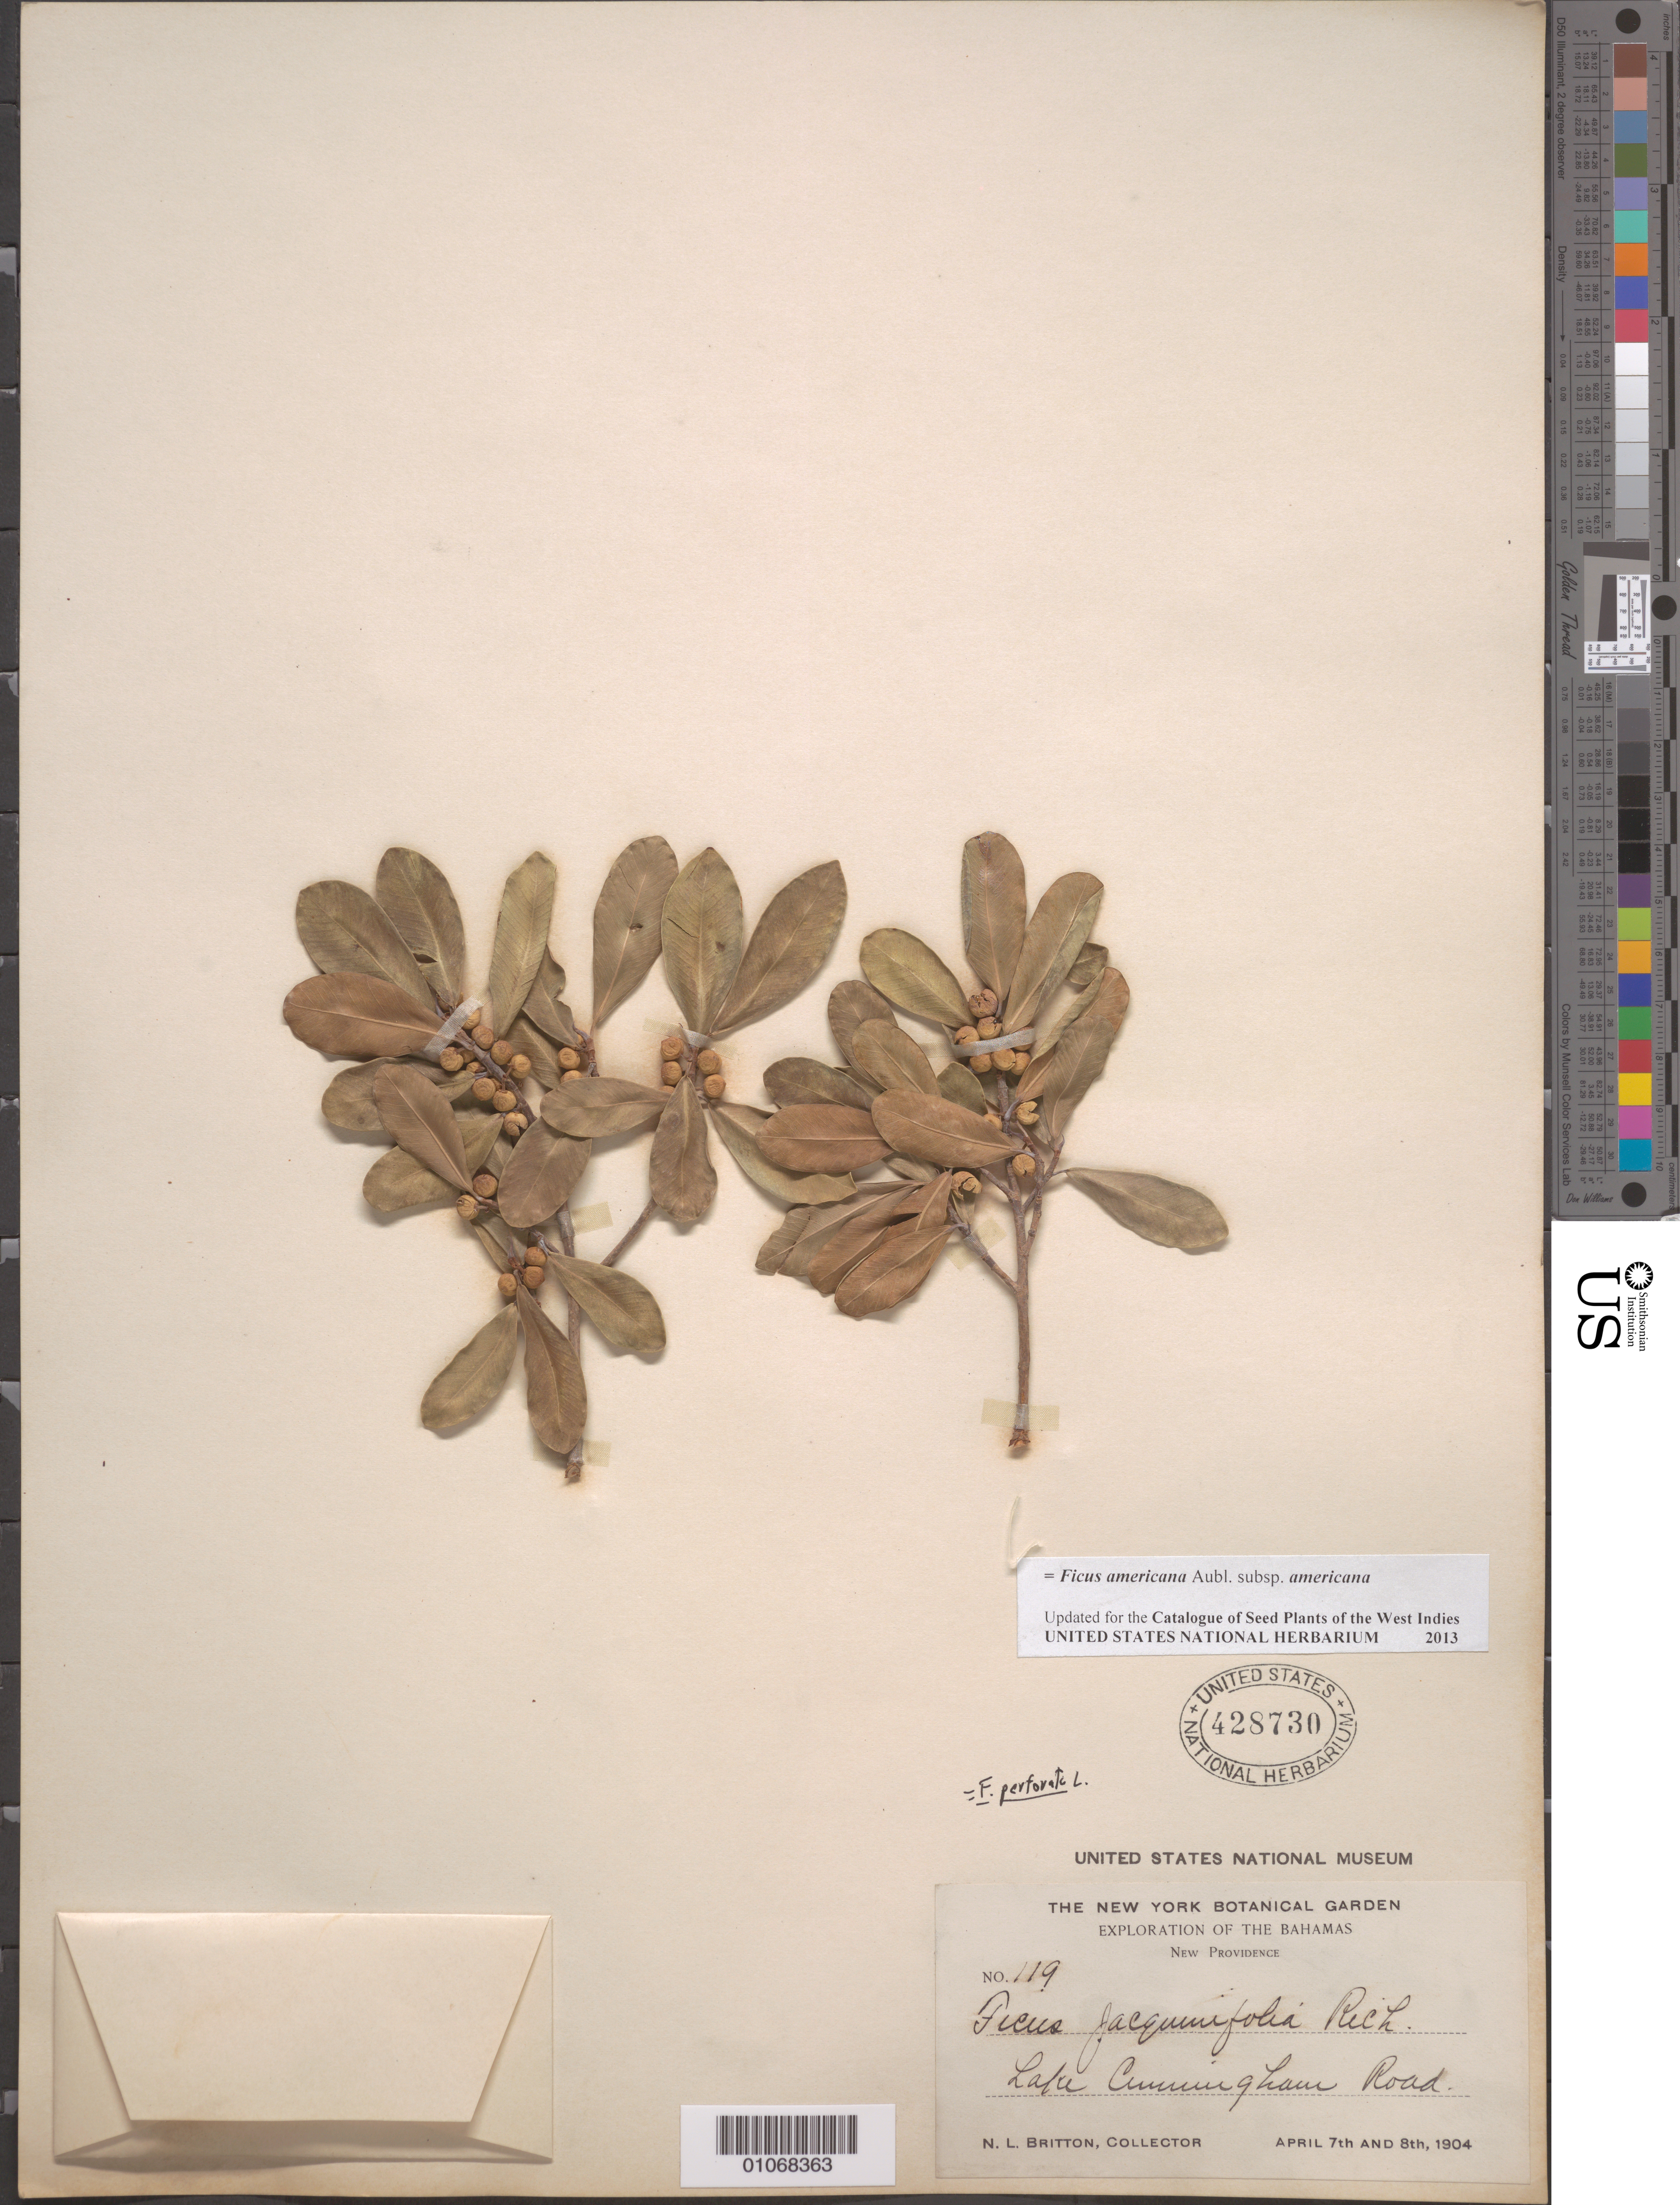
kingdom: Plantae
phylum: Tracheophyta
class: Magnoliopsida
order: Rosales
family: Moraceae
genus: Ficus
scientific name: Ficus perforata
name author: L.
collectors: N. Britton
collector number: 119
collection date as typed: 07 Apr 1904 to 08 Apr 1904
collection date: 1904-04-07/1904-04-08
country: Bahamas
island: New Providence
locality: lake Cunninghman road.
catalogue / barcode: US 428730